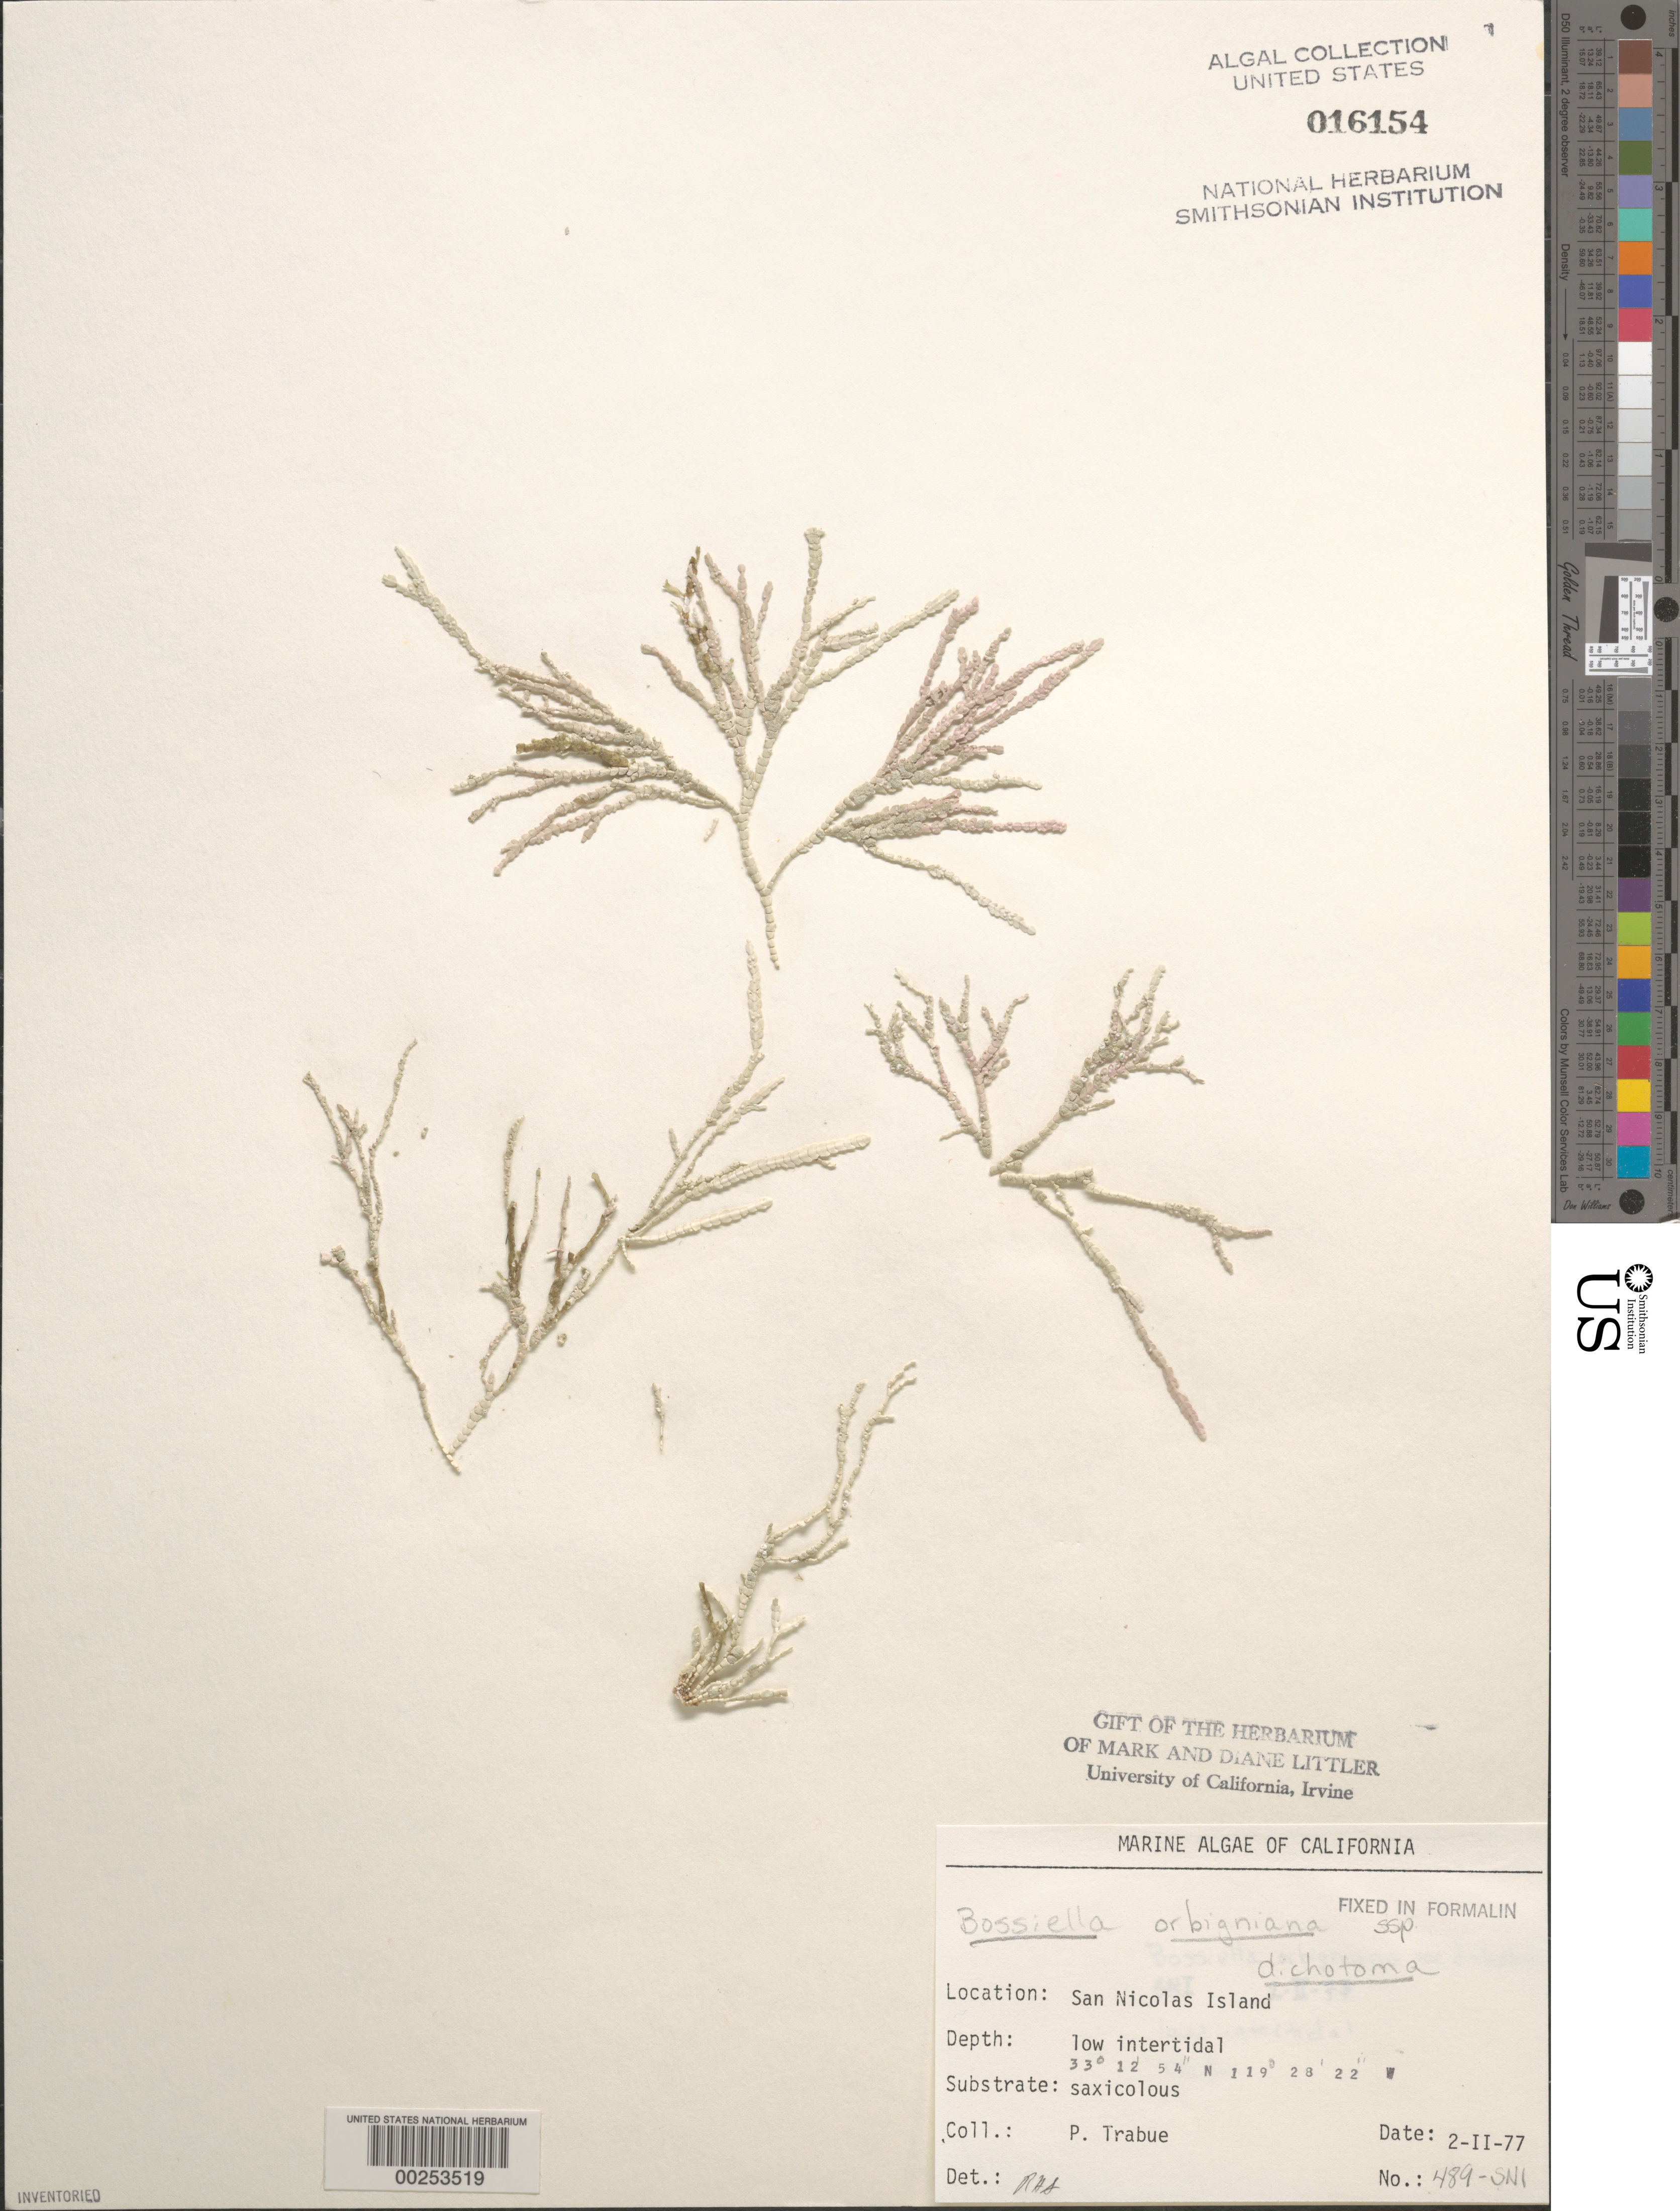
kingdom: Plantae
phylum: Rhodophyta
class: Florideophyceae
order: Corallinales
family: Corallinaceae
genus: Bossiella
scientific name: Bossiella orbigniana subsp. dichotoma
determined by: Sims, Robert H.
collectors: P. J. Trabue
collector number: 489-sni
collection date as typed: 02 Feb 1977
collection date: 1977-02-02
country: United States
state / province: California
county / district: Ventura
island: San Nicolas Island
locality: Dutch Harbor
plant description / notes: BLM-SOCALBIGHT Rocky Intertidal Survey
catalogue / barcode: US 16154